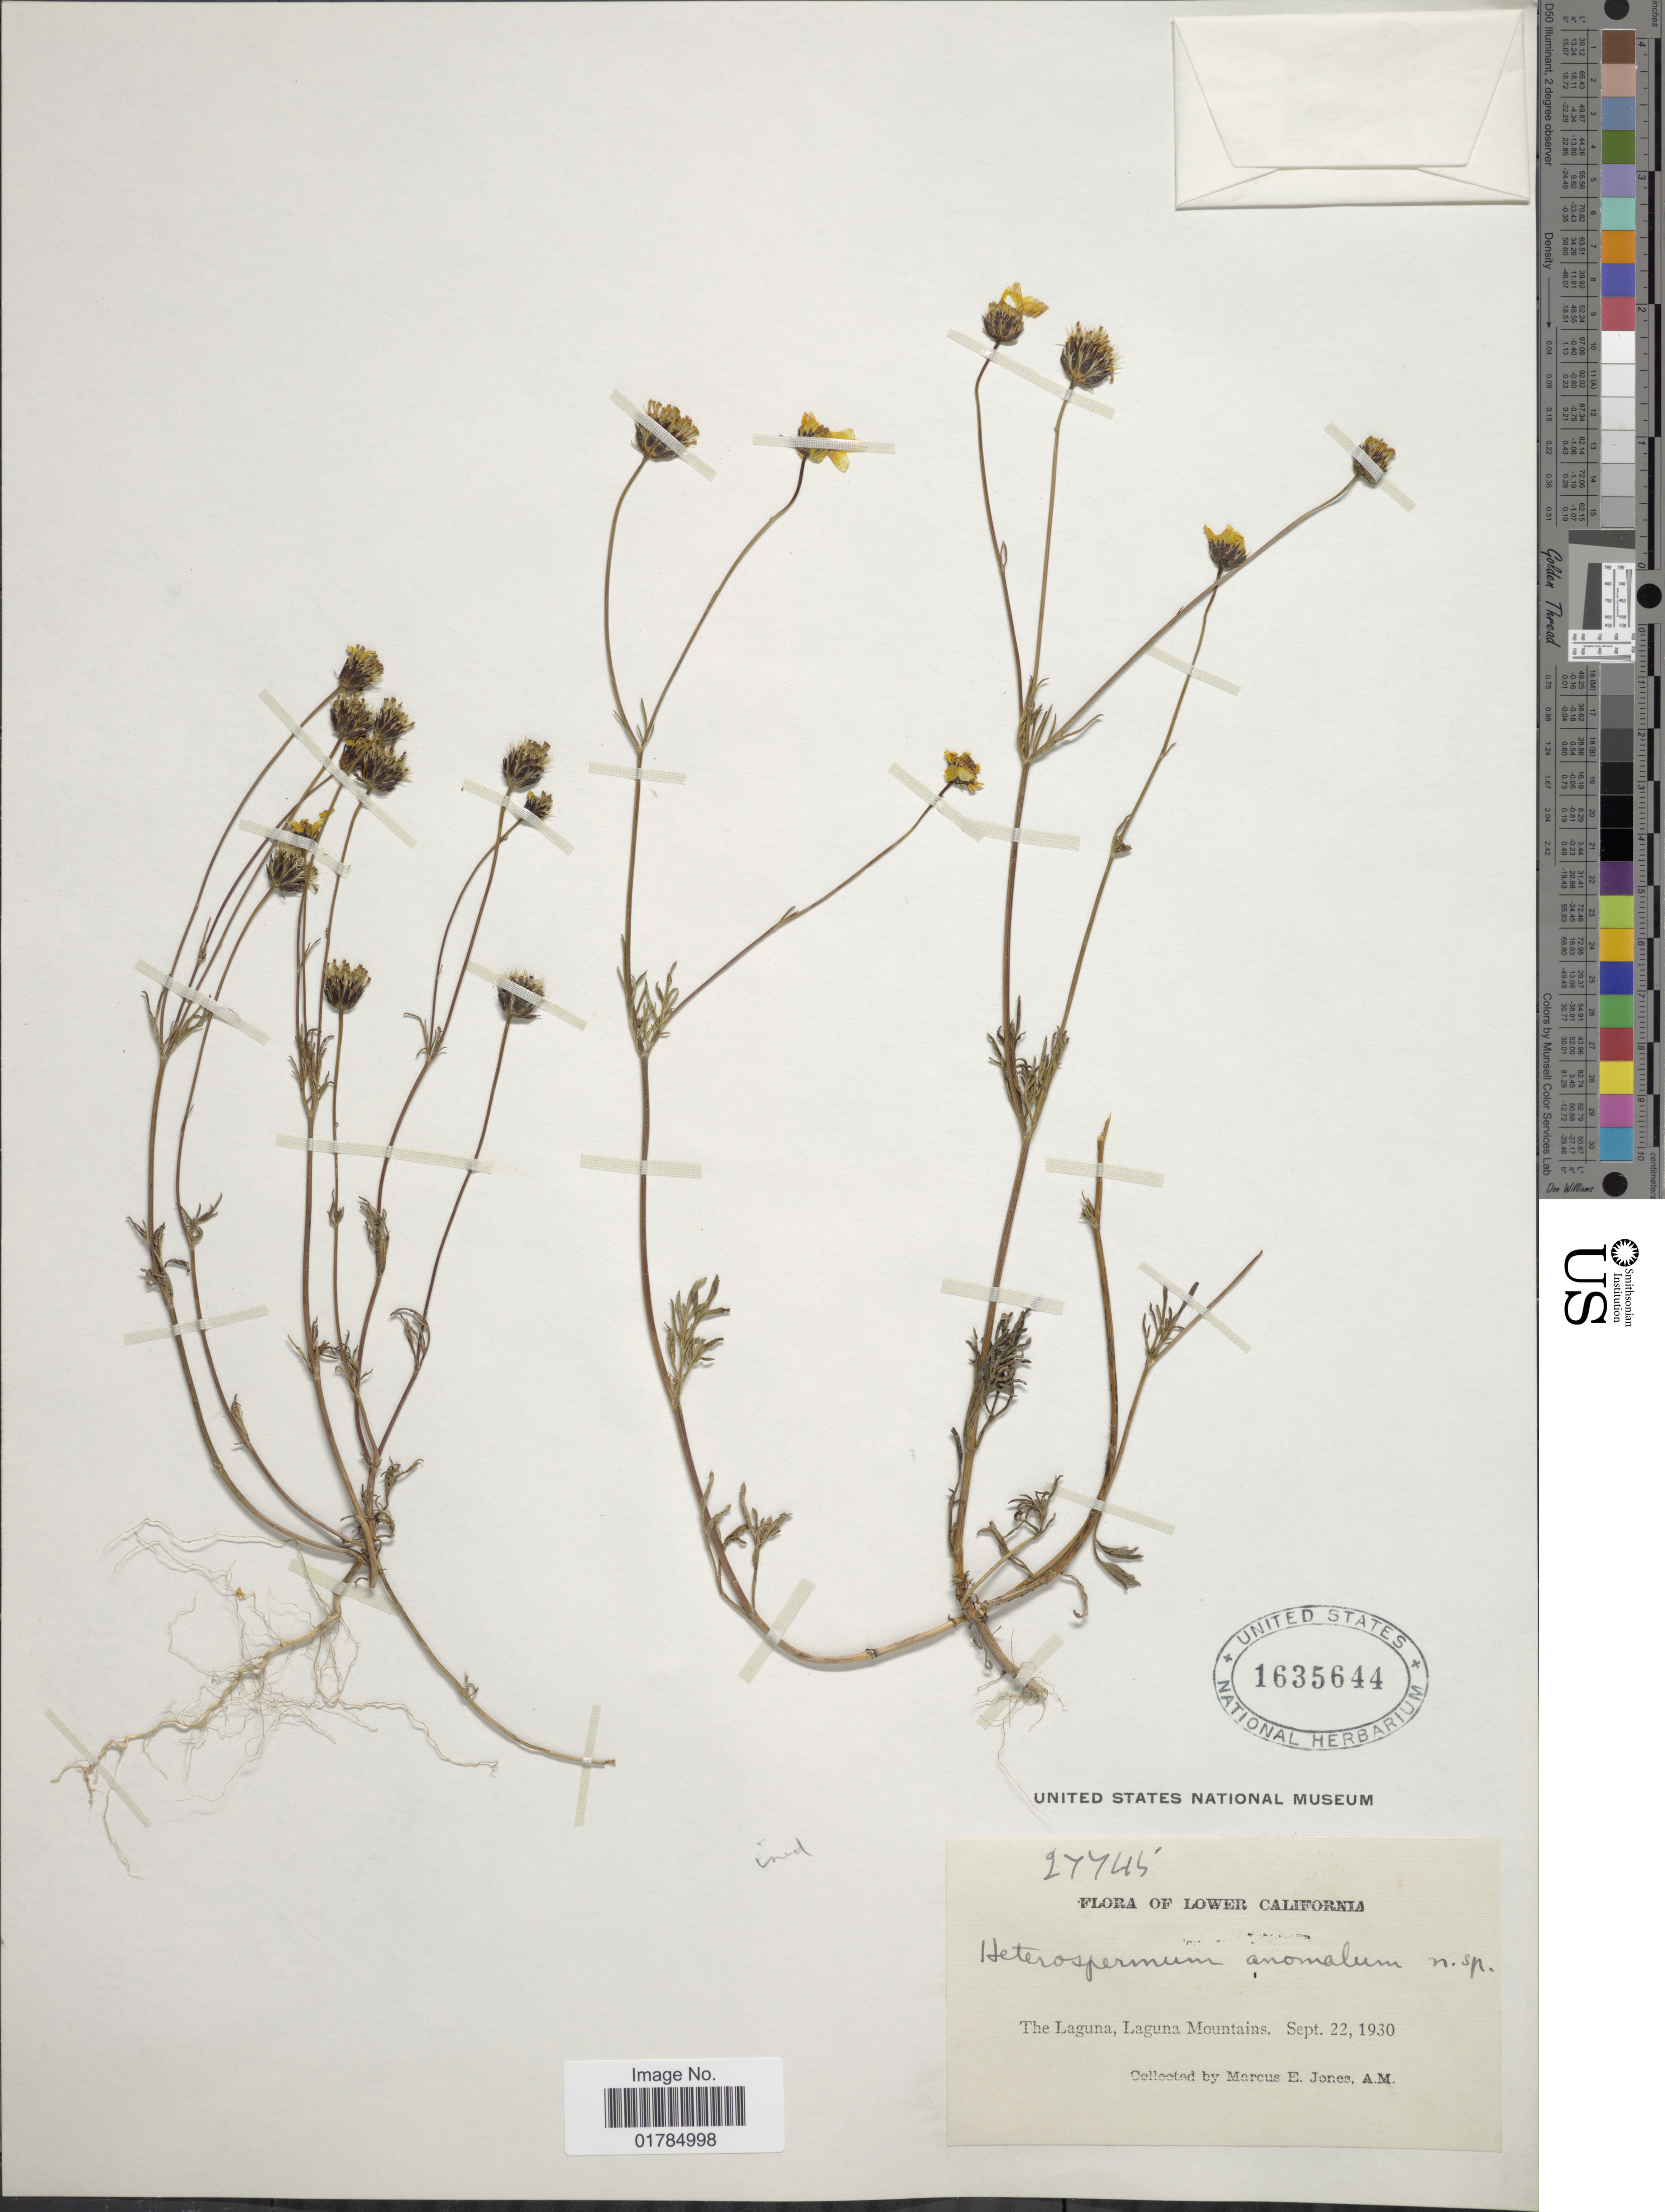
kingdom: Plantae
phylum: Tracheophyta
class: Magnoliopsida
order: Asterales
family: Asteraceae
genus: Heterosperma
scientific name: Heterosperma xanti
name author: Sherff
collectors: M. E. Jones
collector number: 27745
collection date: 1930-09-22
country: Mexico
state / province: Baja California Sur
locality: Lower California. The Laguna,Laguna Mountinas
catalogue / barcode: US 1635644